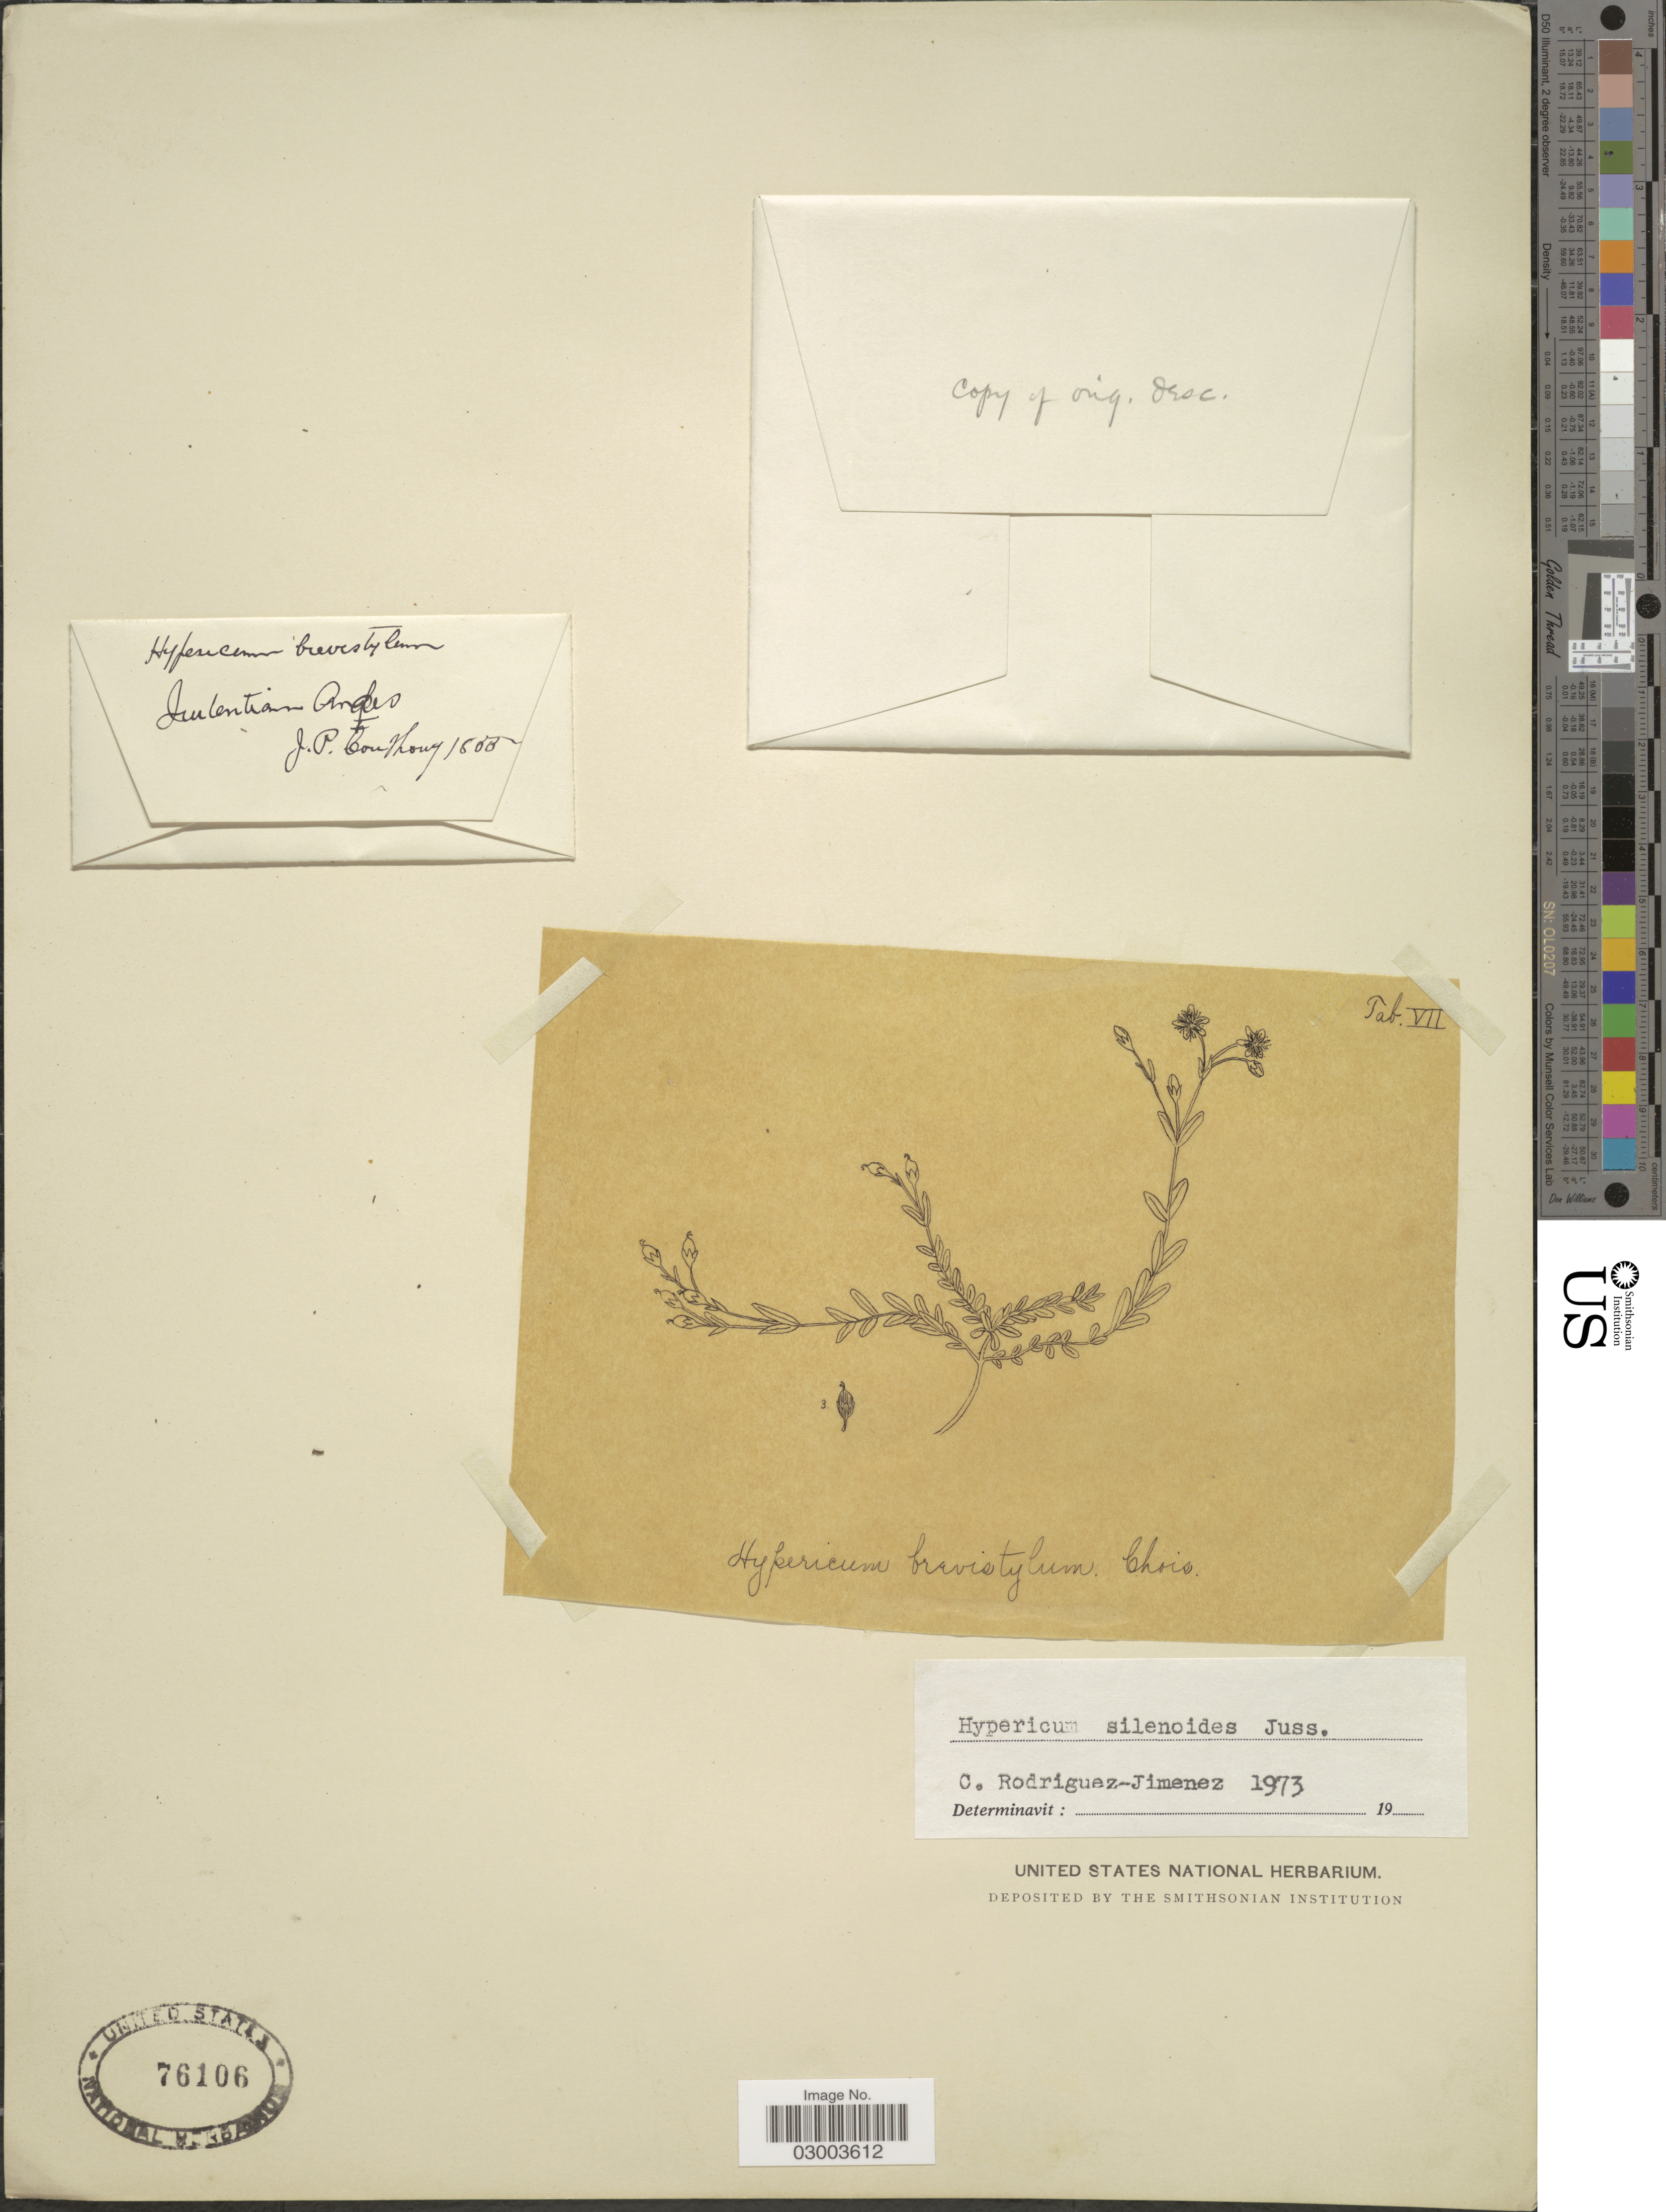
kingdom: Plantae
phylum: Tracheophyta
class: Magnoliopsida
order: Malpighiales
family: Hypericaceae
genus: Hypericum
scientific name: Hypericum brevistylum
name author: Choisy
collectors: J. Couthouy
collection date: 1855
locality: Imlentian [interpreted] Andes.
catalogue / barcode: US 76106